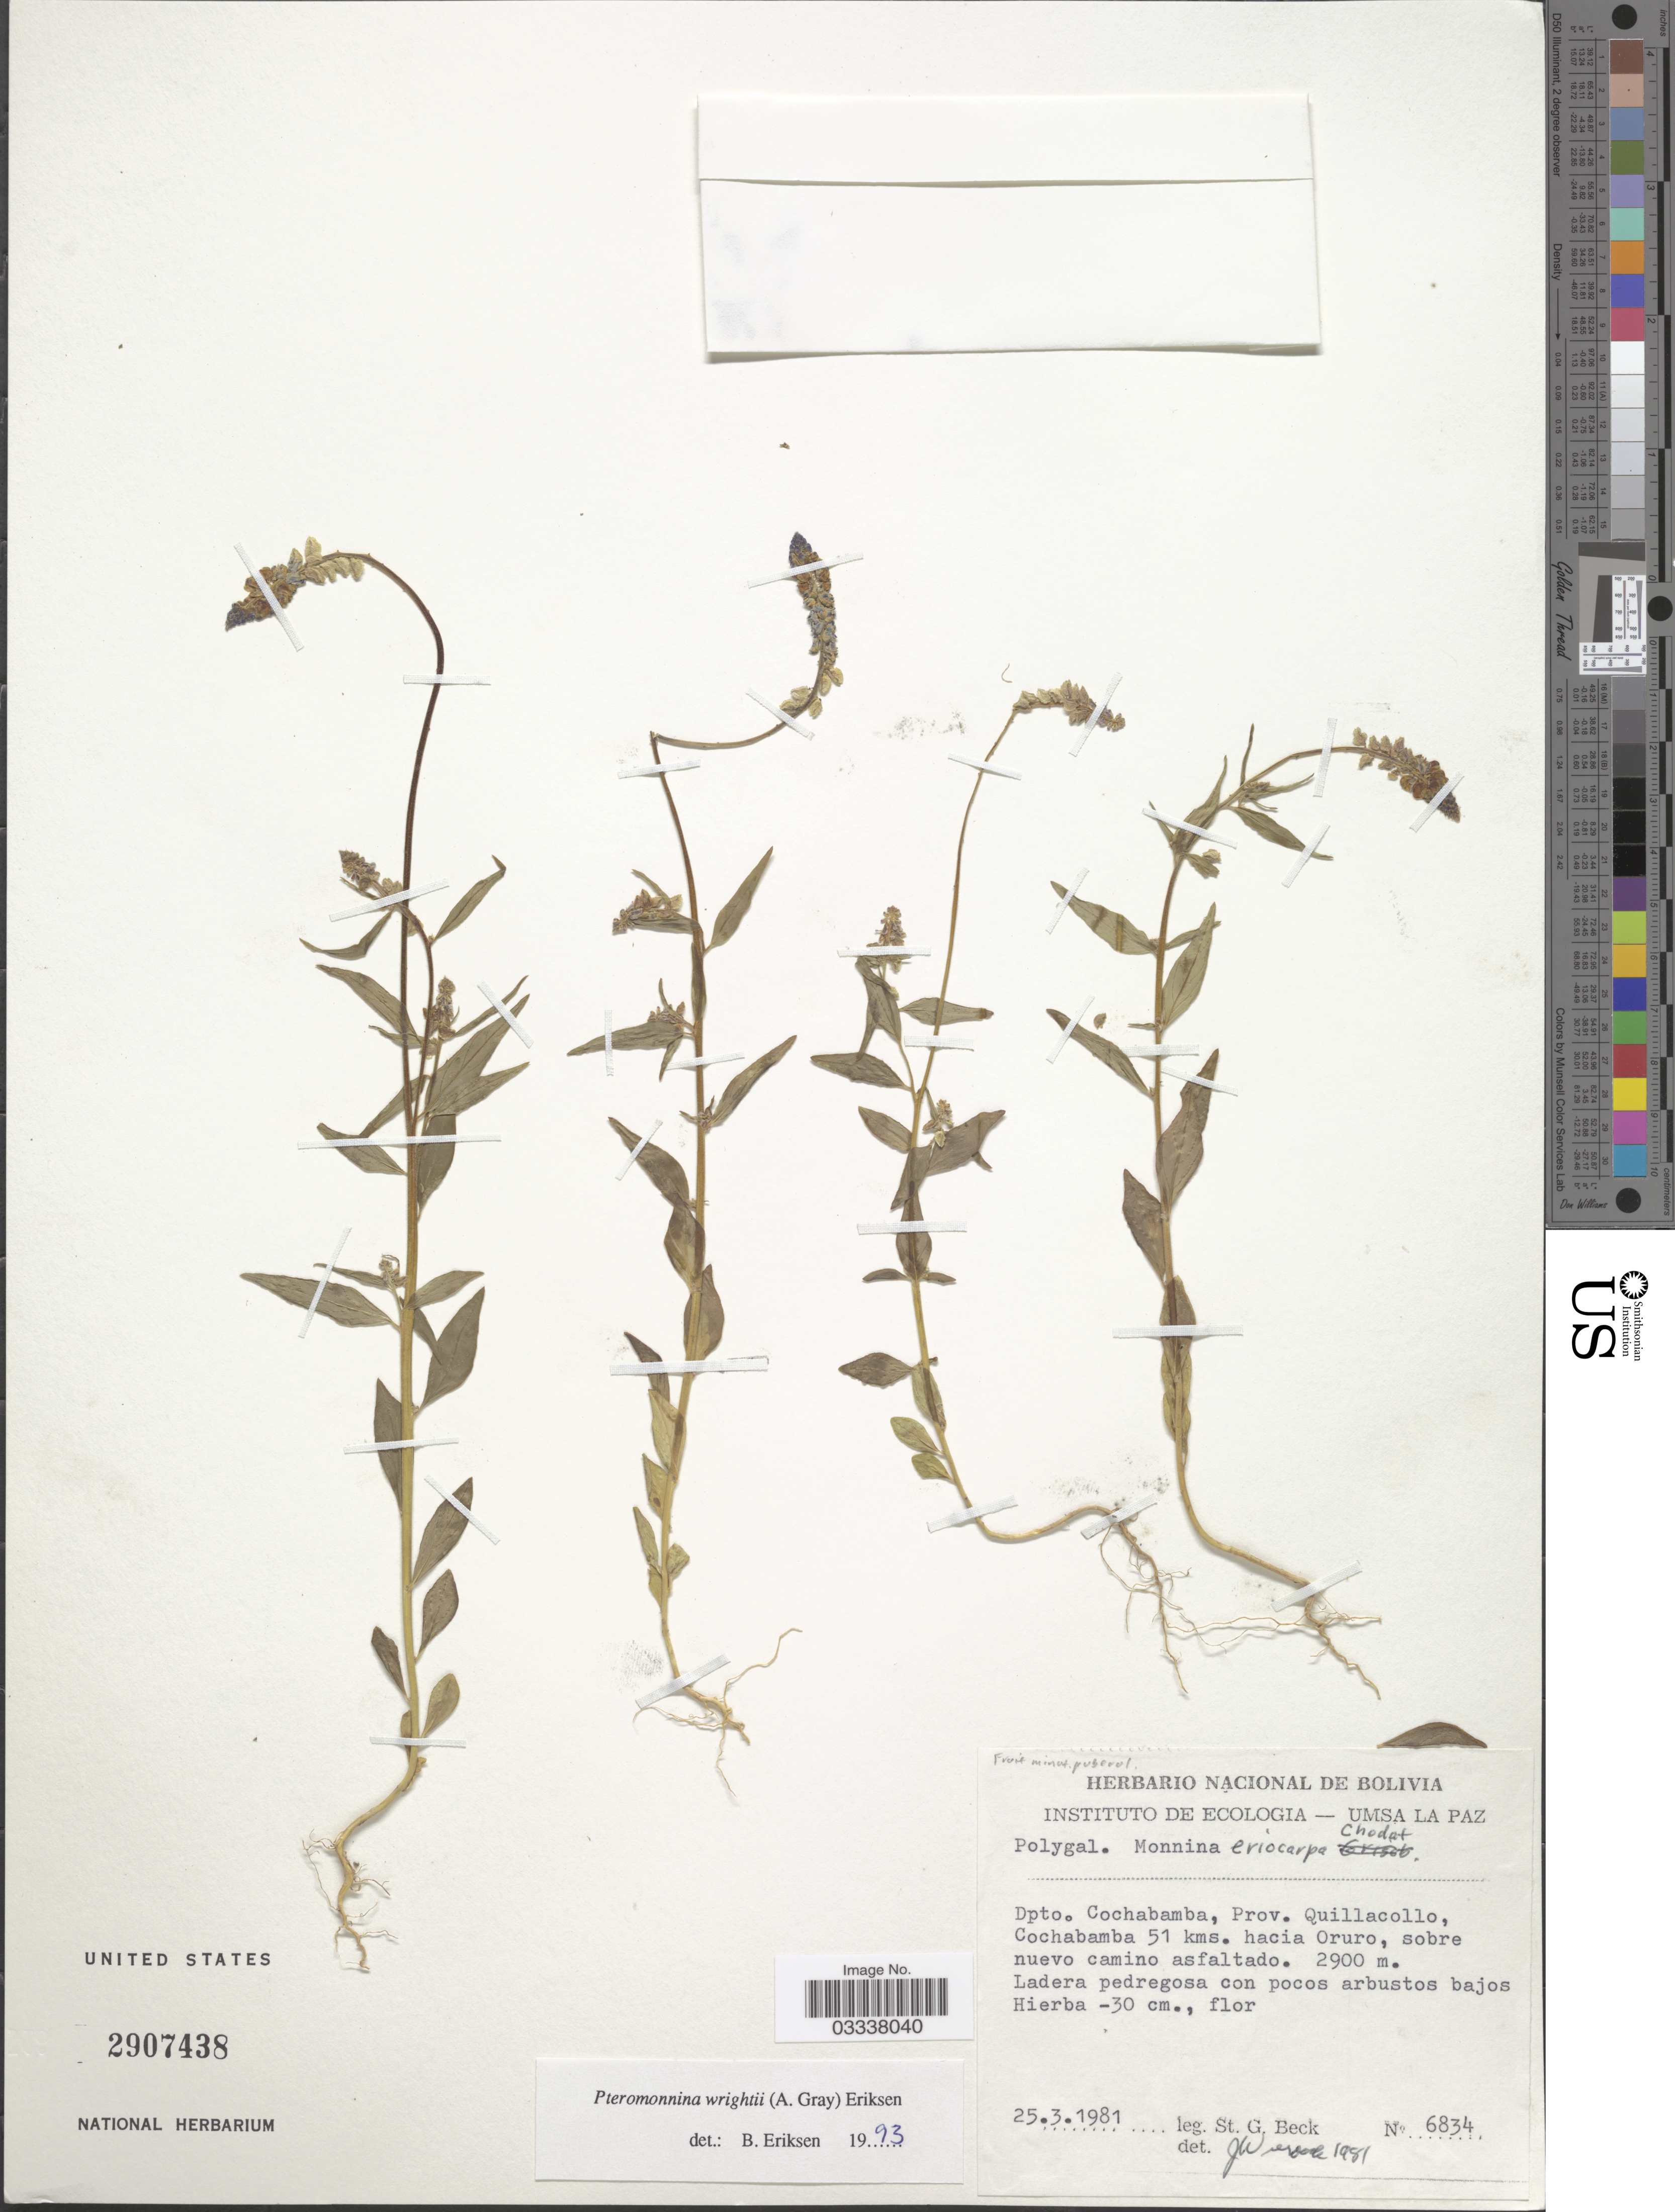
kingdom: Plantae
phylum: Tracheophyta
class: Magnoliopsida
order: Fabales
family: Polygalaceae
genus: Monnina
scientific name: Monnina wrightii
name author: A. Gray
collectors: S. G. Beck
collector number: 6834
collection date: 1981-03-25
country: Bolivia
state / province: Cochabamba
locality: Dpto. Cochabamba, Prov. Quillacollo, Cochabamba 51 kms.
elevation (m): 2900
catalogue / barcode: US 2907438